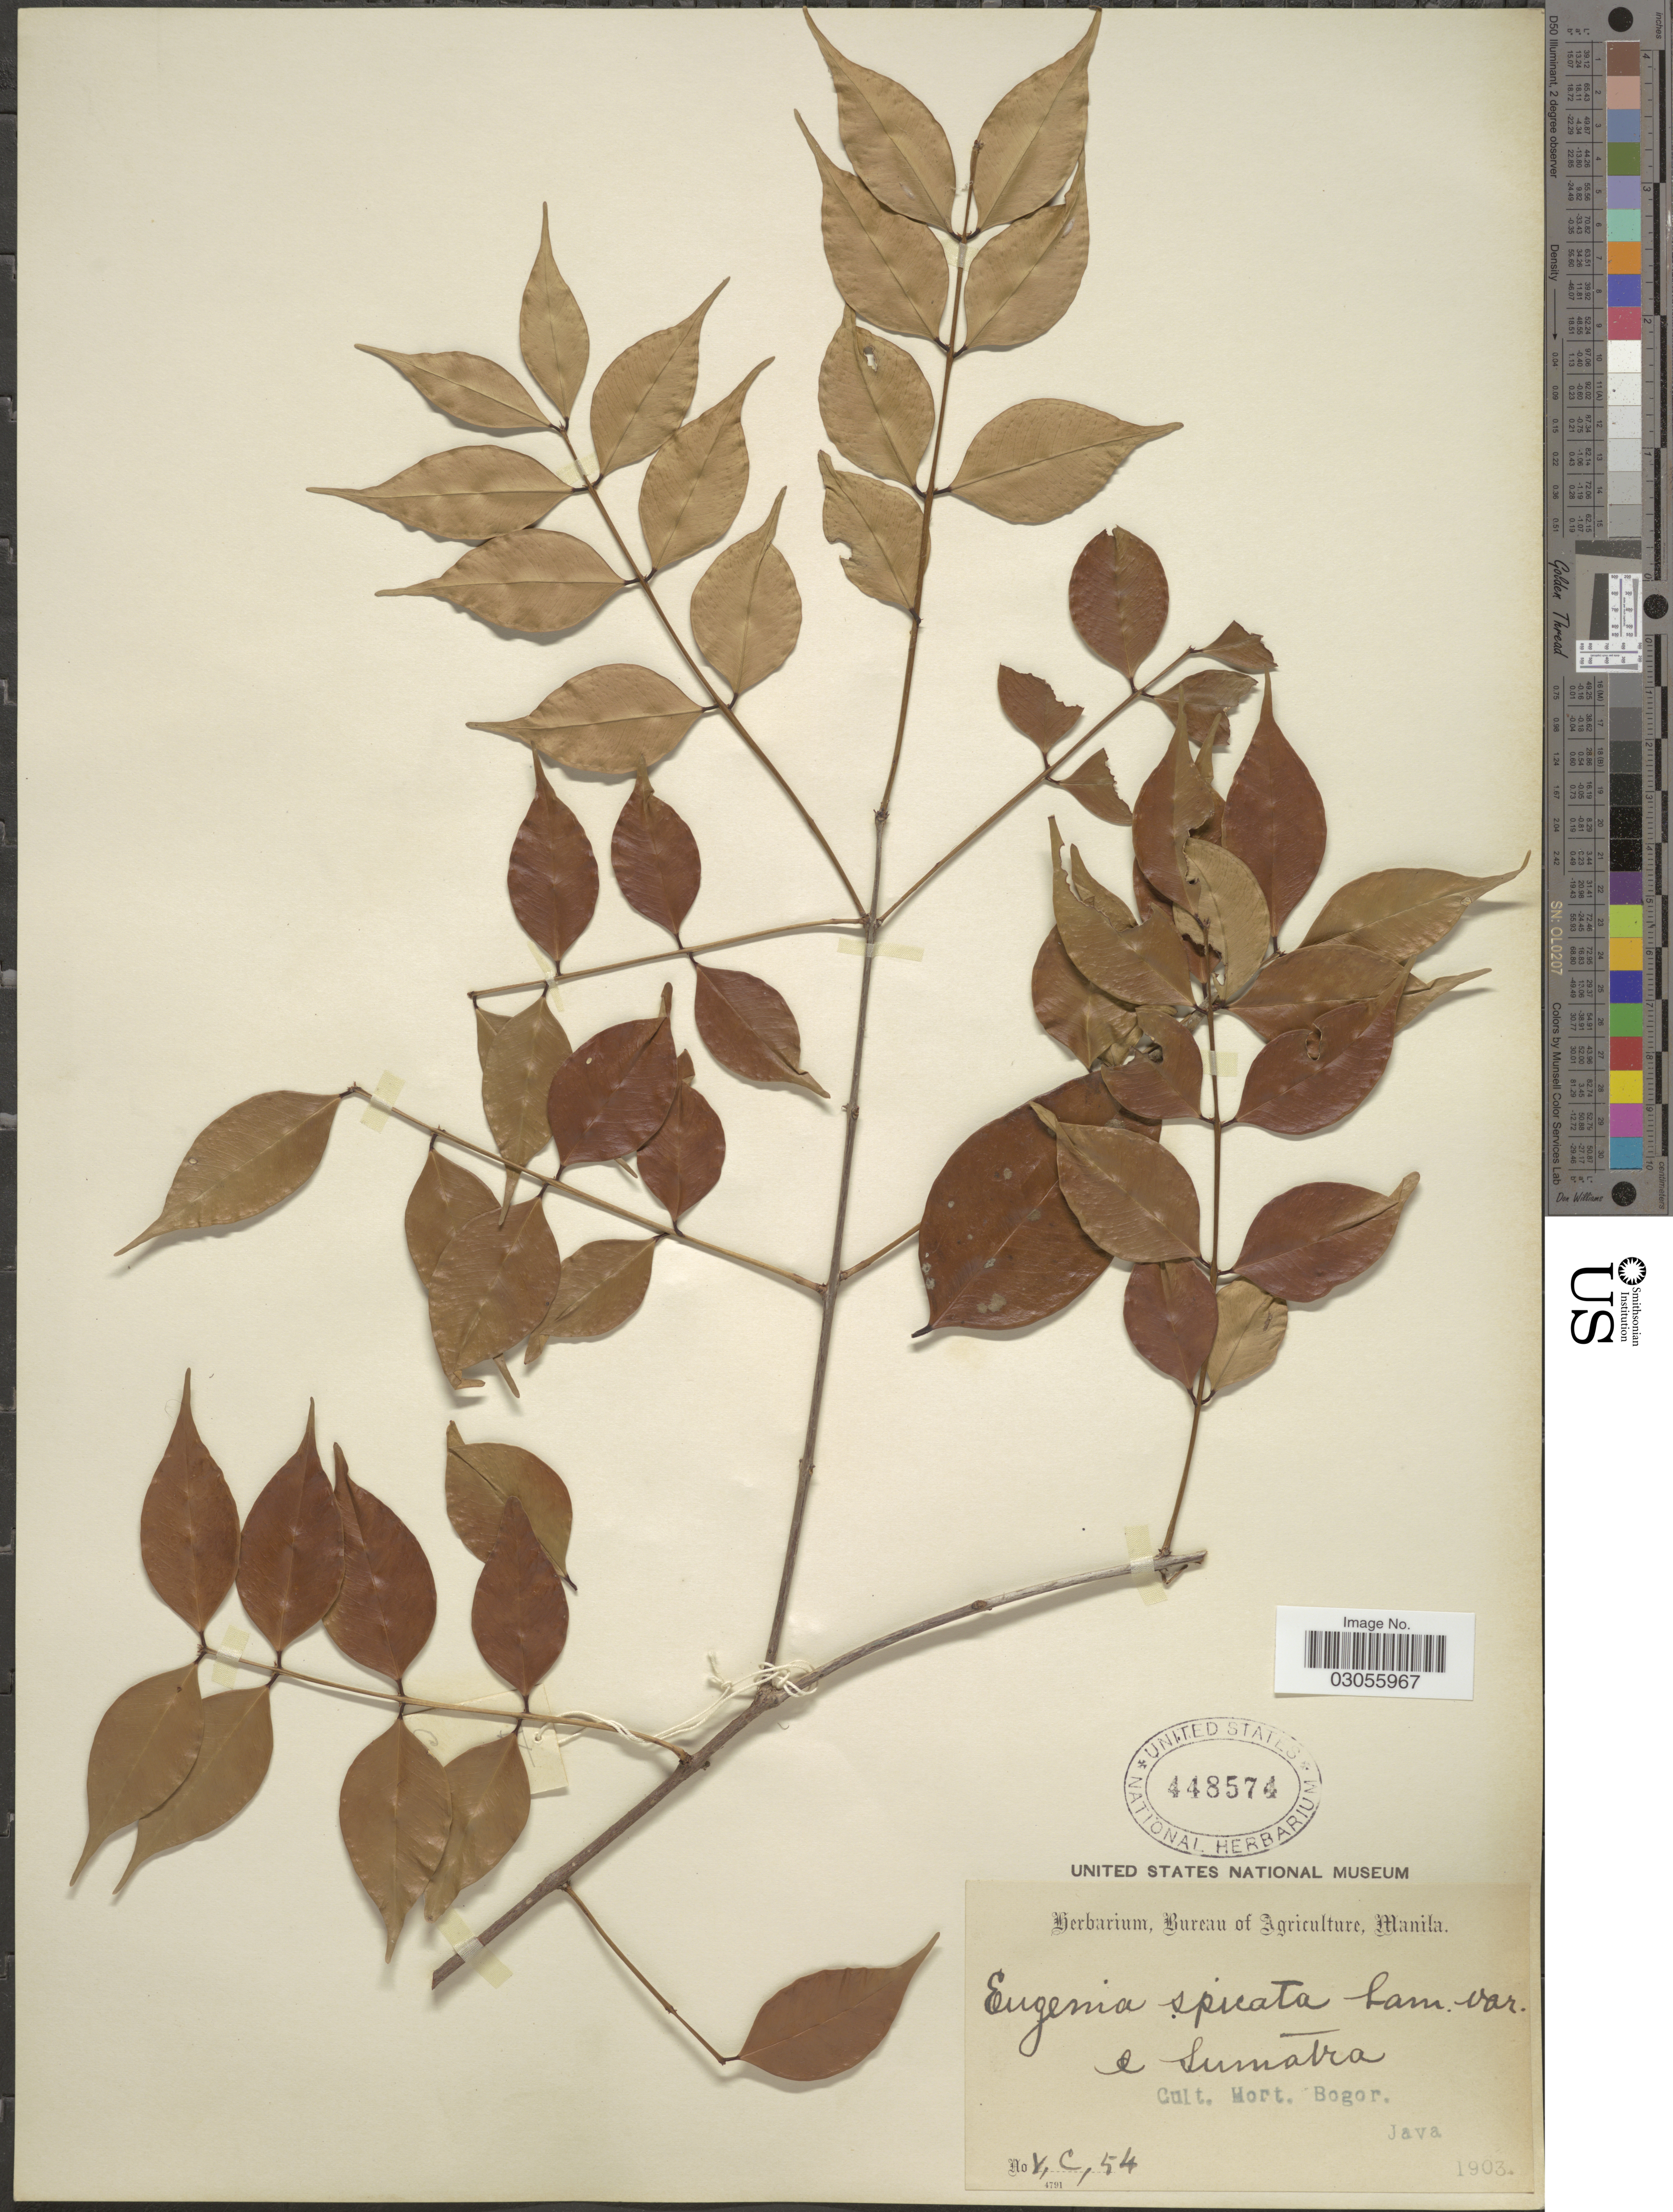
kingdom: Plantae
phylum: Tracheophyta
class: Magnoliopsida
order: Myrtales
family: Myrtaceae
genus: Syzygium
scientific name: Syzygium zeylanicum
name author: (L.) DC.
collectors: Ex herb. Bureau of Agriculture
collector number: V,C,54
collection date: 1903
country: Indonesia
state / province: Java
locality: Hort. Bogor.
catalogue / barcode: US 448574